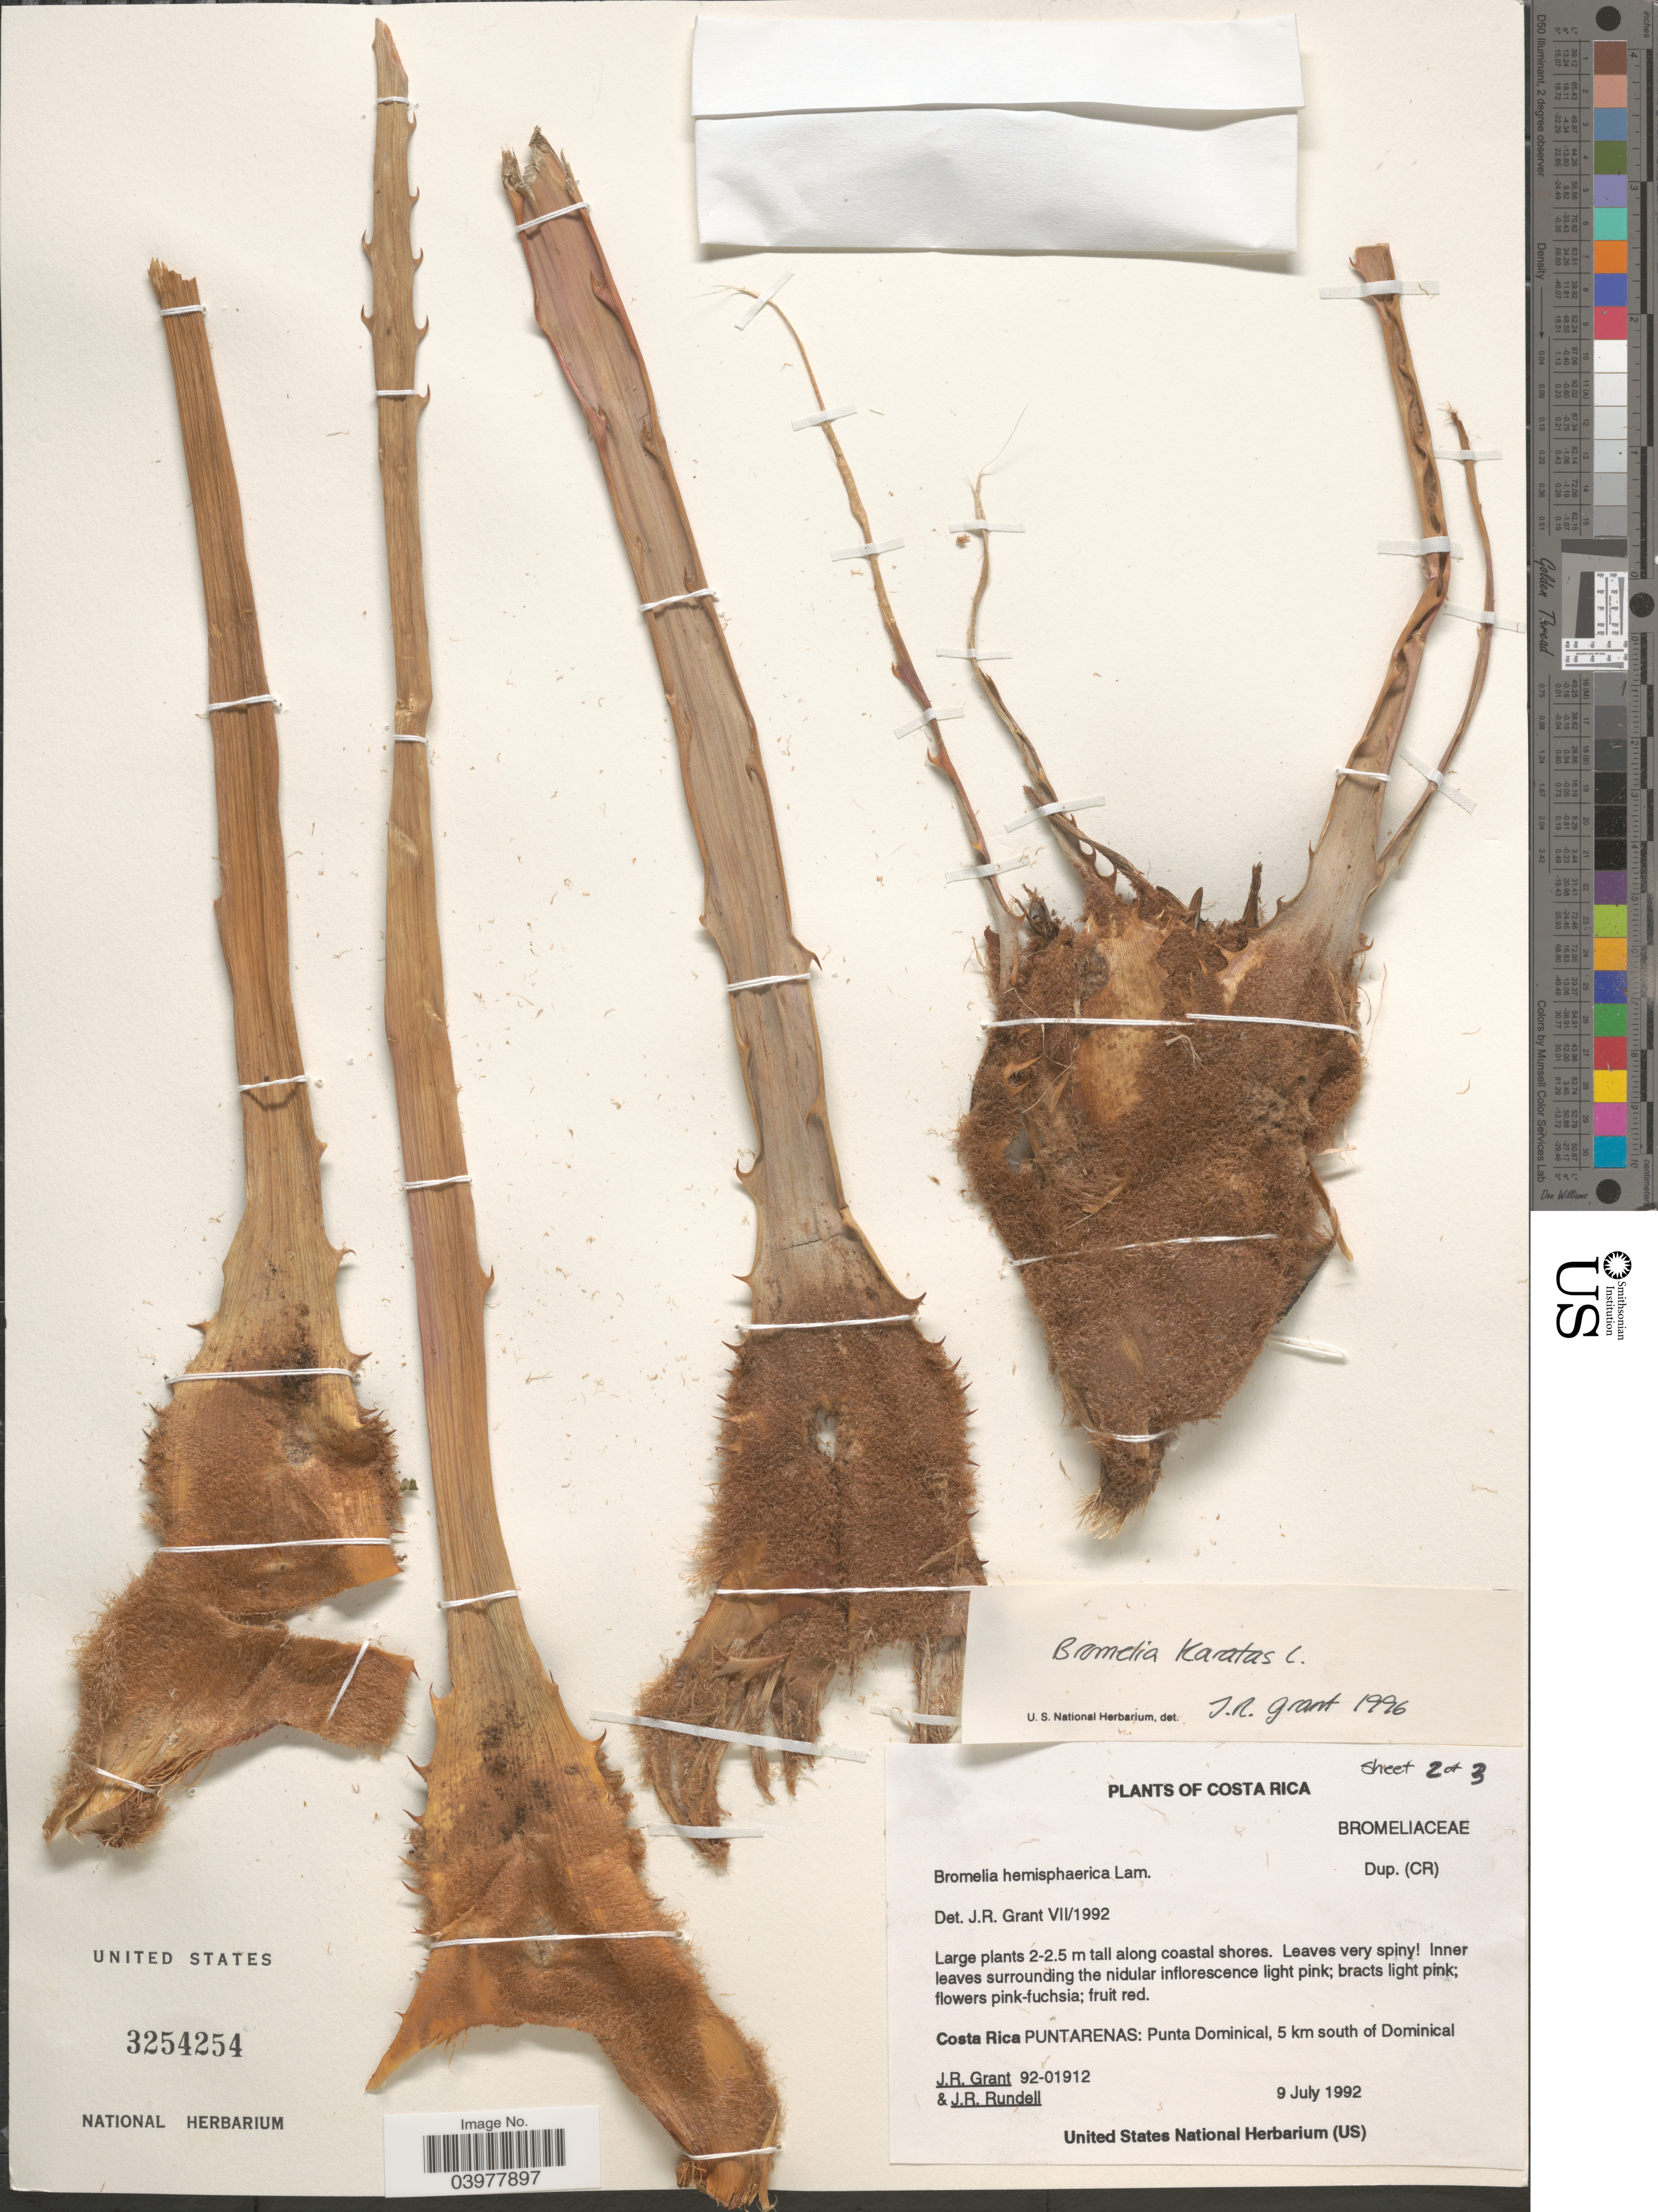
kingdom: Plantae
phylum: Tracheophyta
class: Liliopsida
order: Poales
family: Bromeliaceae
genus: Bromelia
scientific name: Bromelia karatas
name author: L.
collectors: J. Grant & J. R. Rundell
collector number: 92-01912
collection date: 1992-07-09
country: Costa Rica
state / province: Puntarenas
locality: Punta Dominical, 5 km south of Dominical.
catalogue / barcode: US 3254254